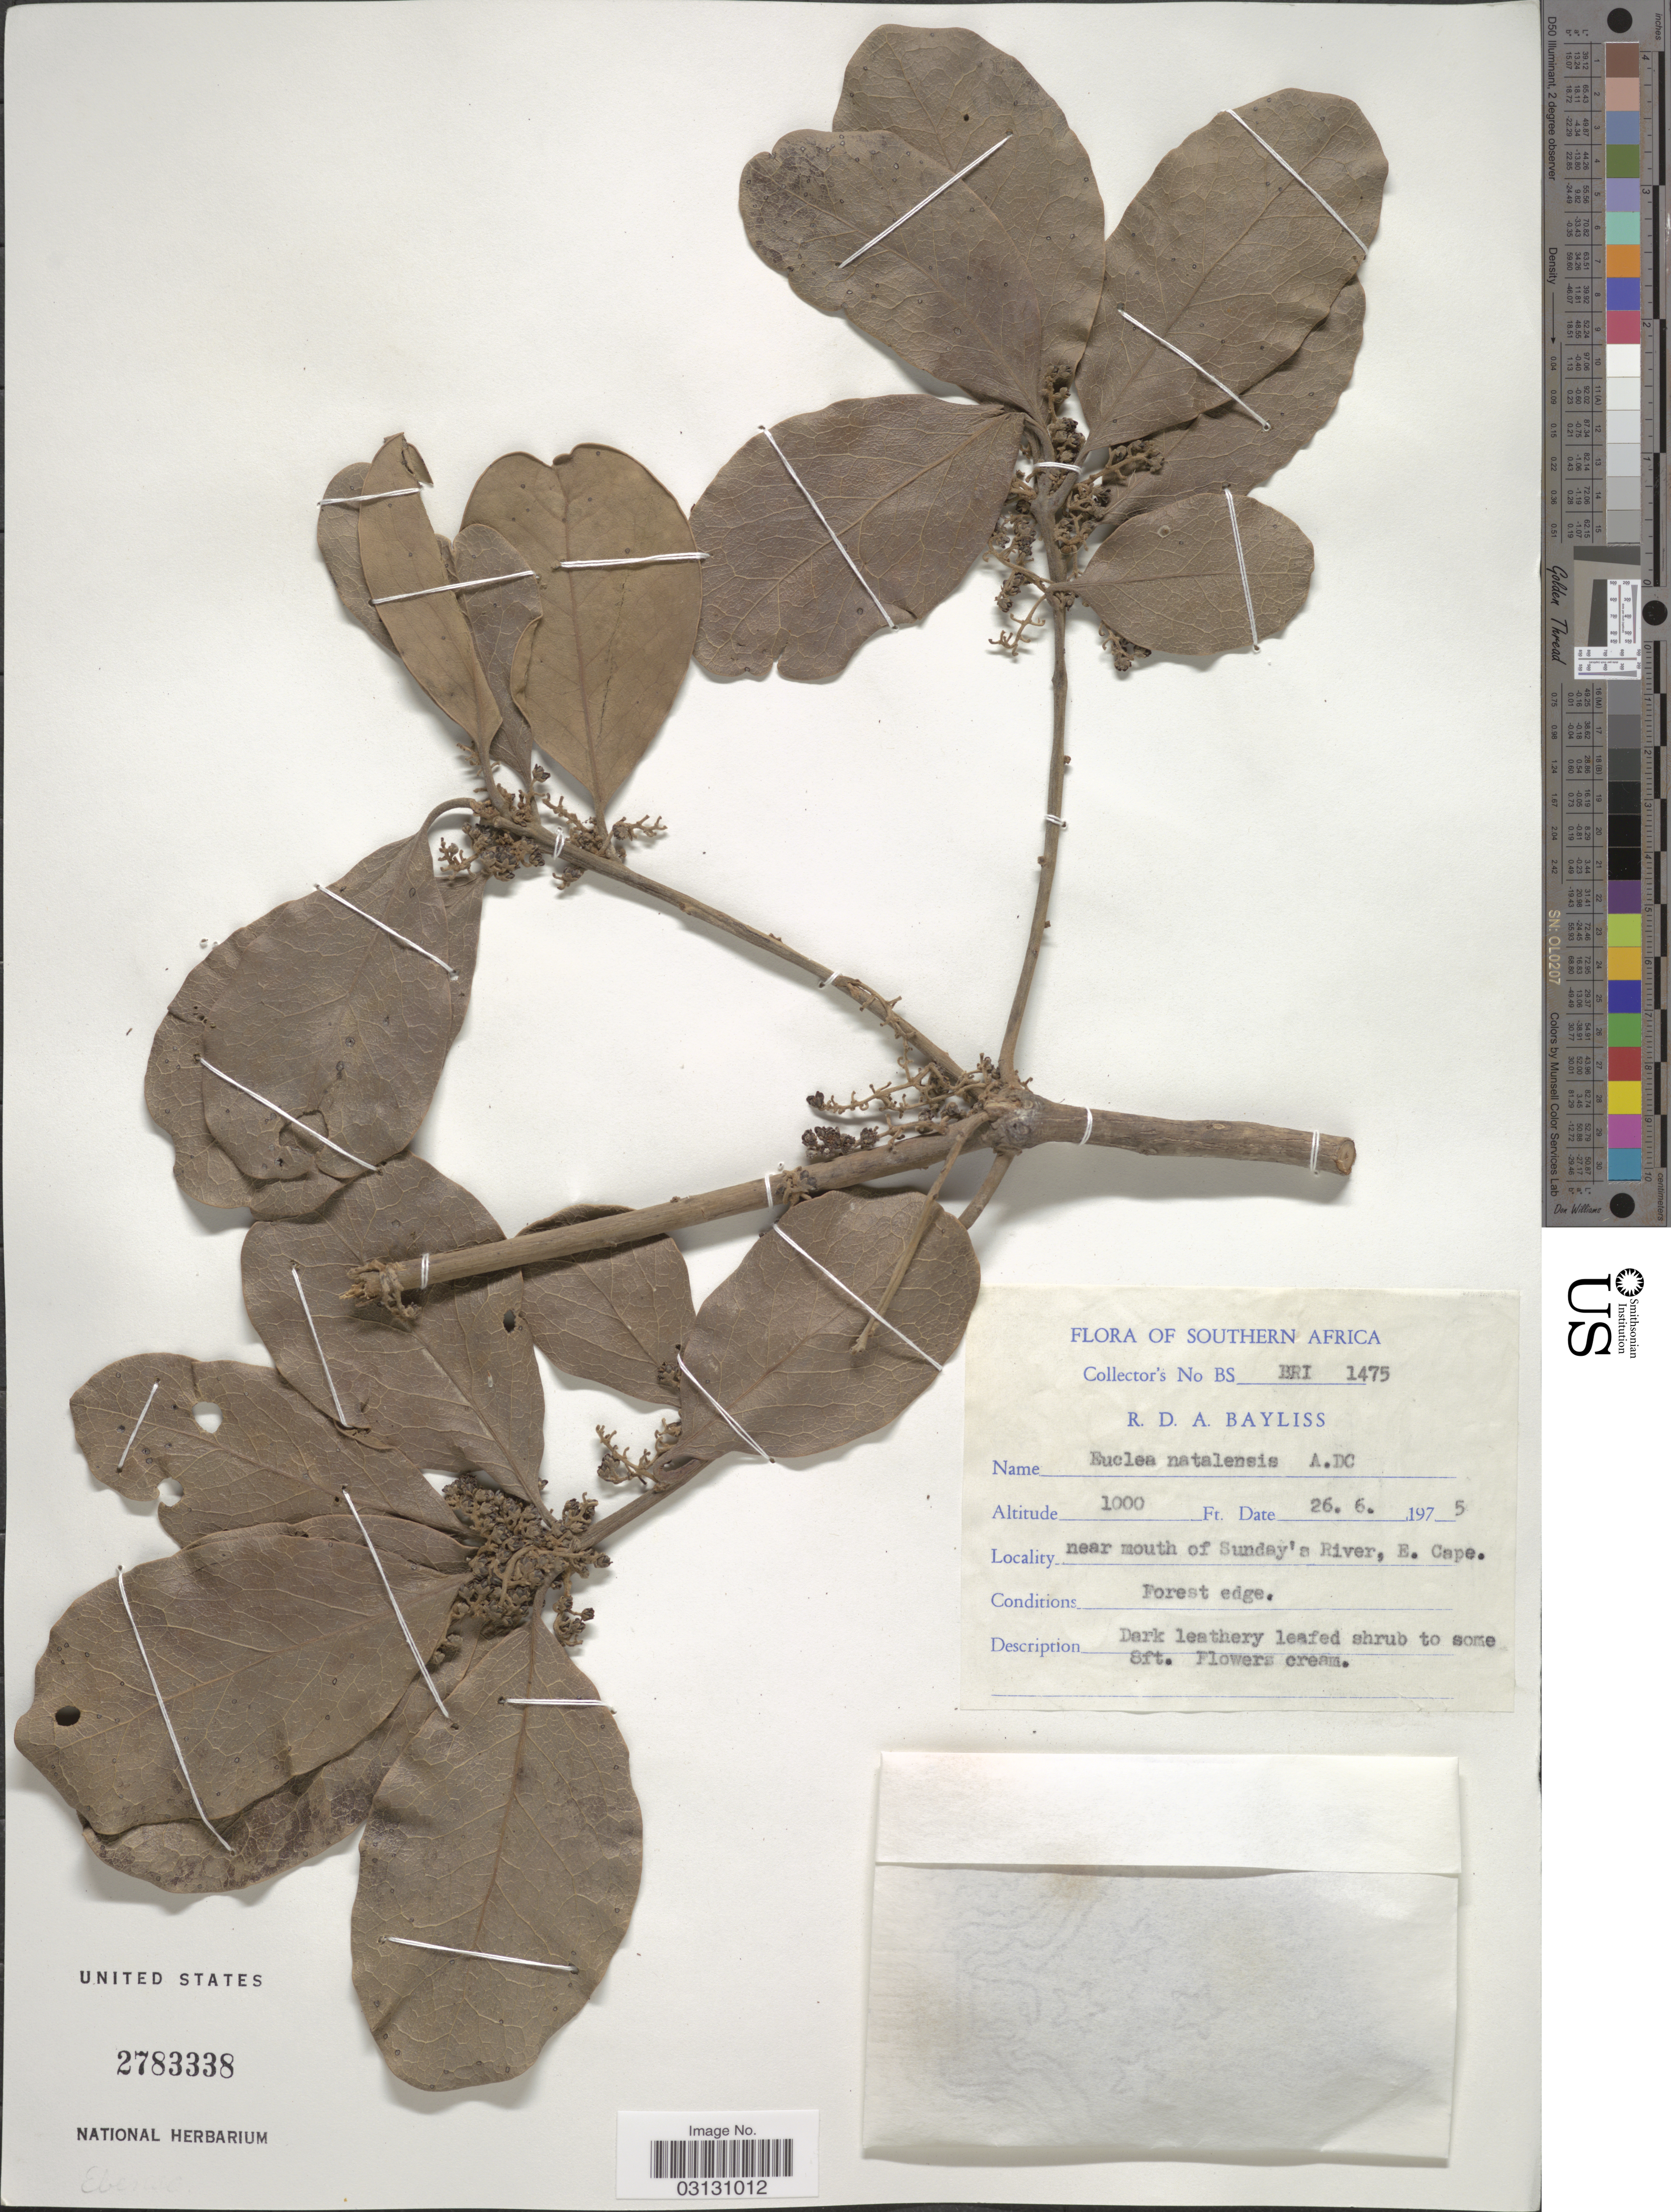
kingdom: Plantae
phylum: Tracheophyta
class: Magnoliopsida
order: Ericales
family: Ebenaceae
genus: Euclea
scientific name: Euclea natalensis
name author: A. DC.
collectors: R. Bayliss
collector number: BSBRI1475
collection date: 1975-06-26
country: South Africa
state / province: Eastern Cape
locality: Near mouth of Sunday's River, E. Cape.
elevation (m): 305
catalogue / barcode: US 2783338